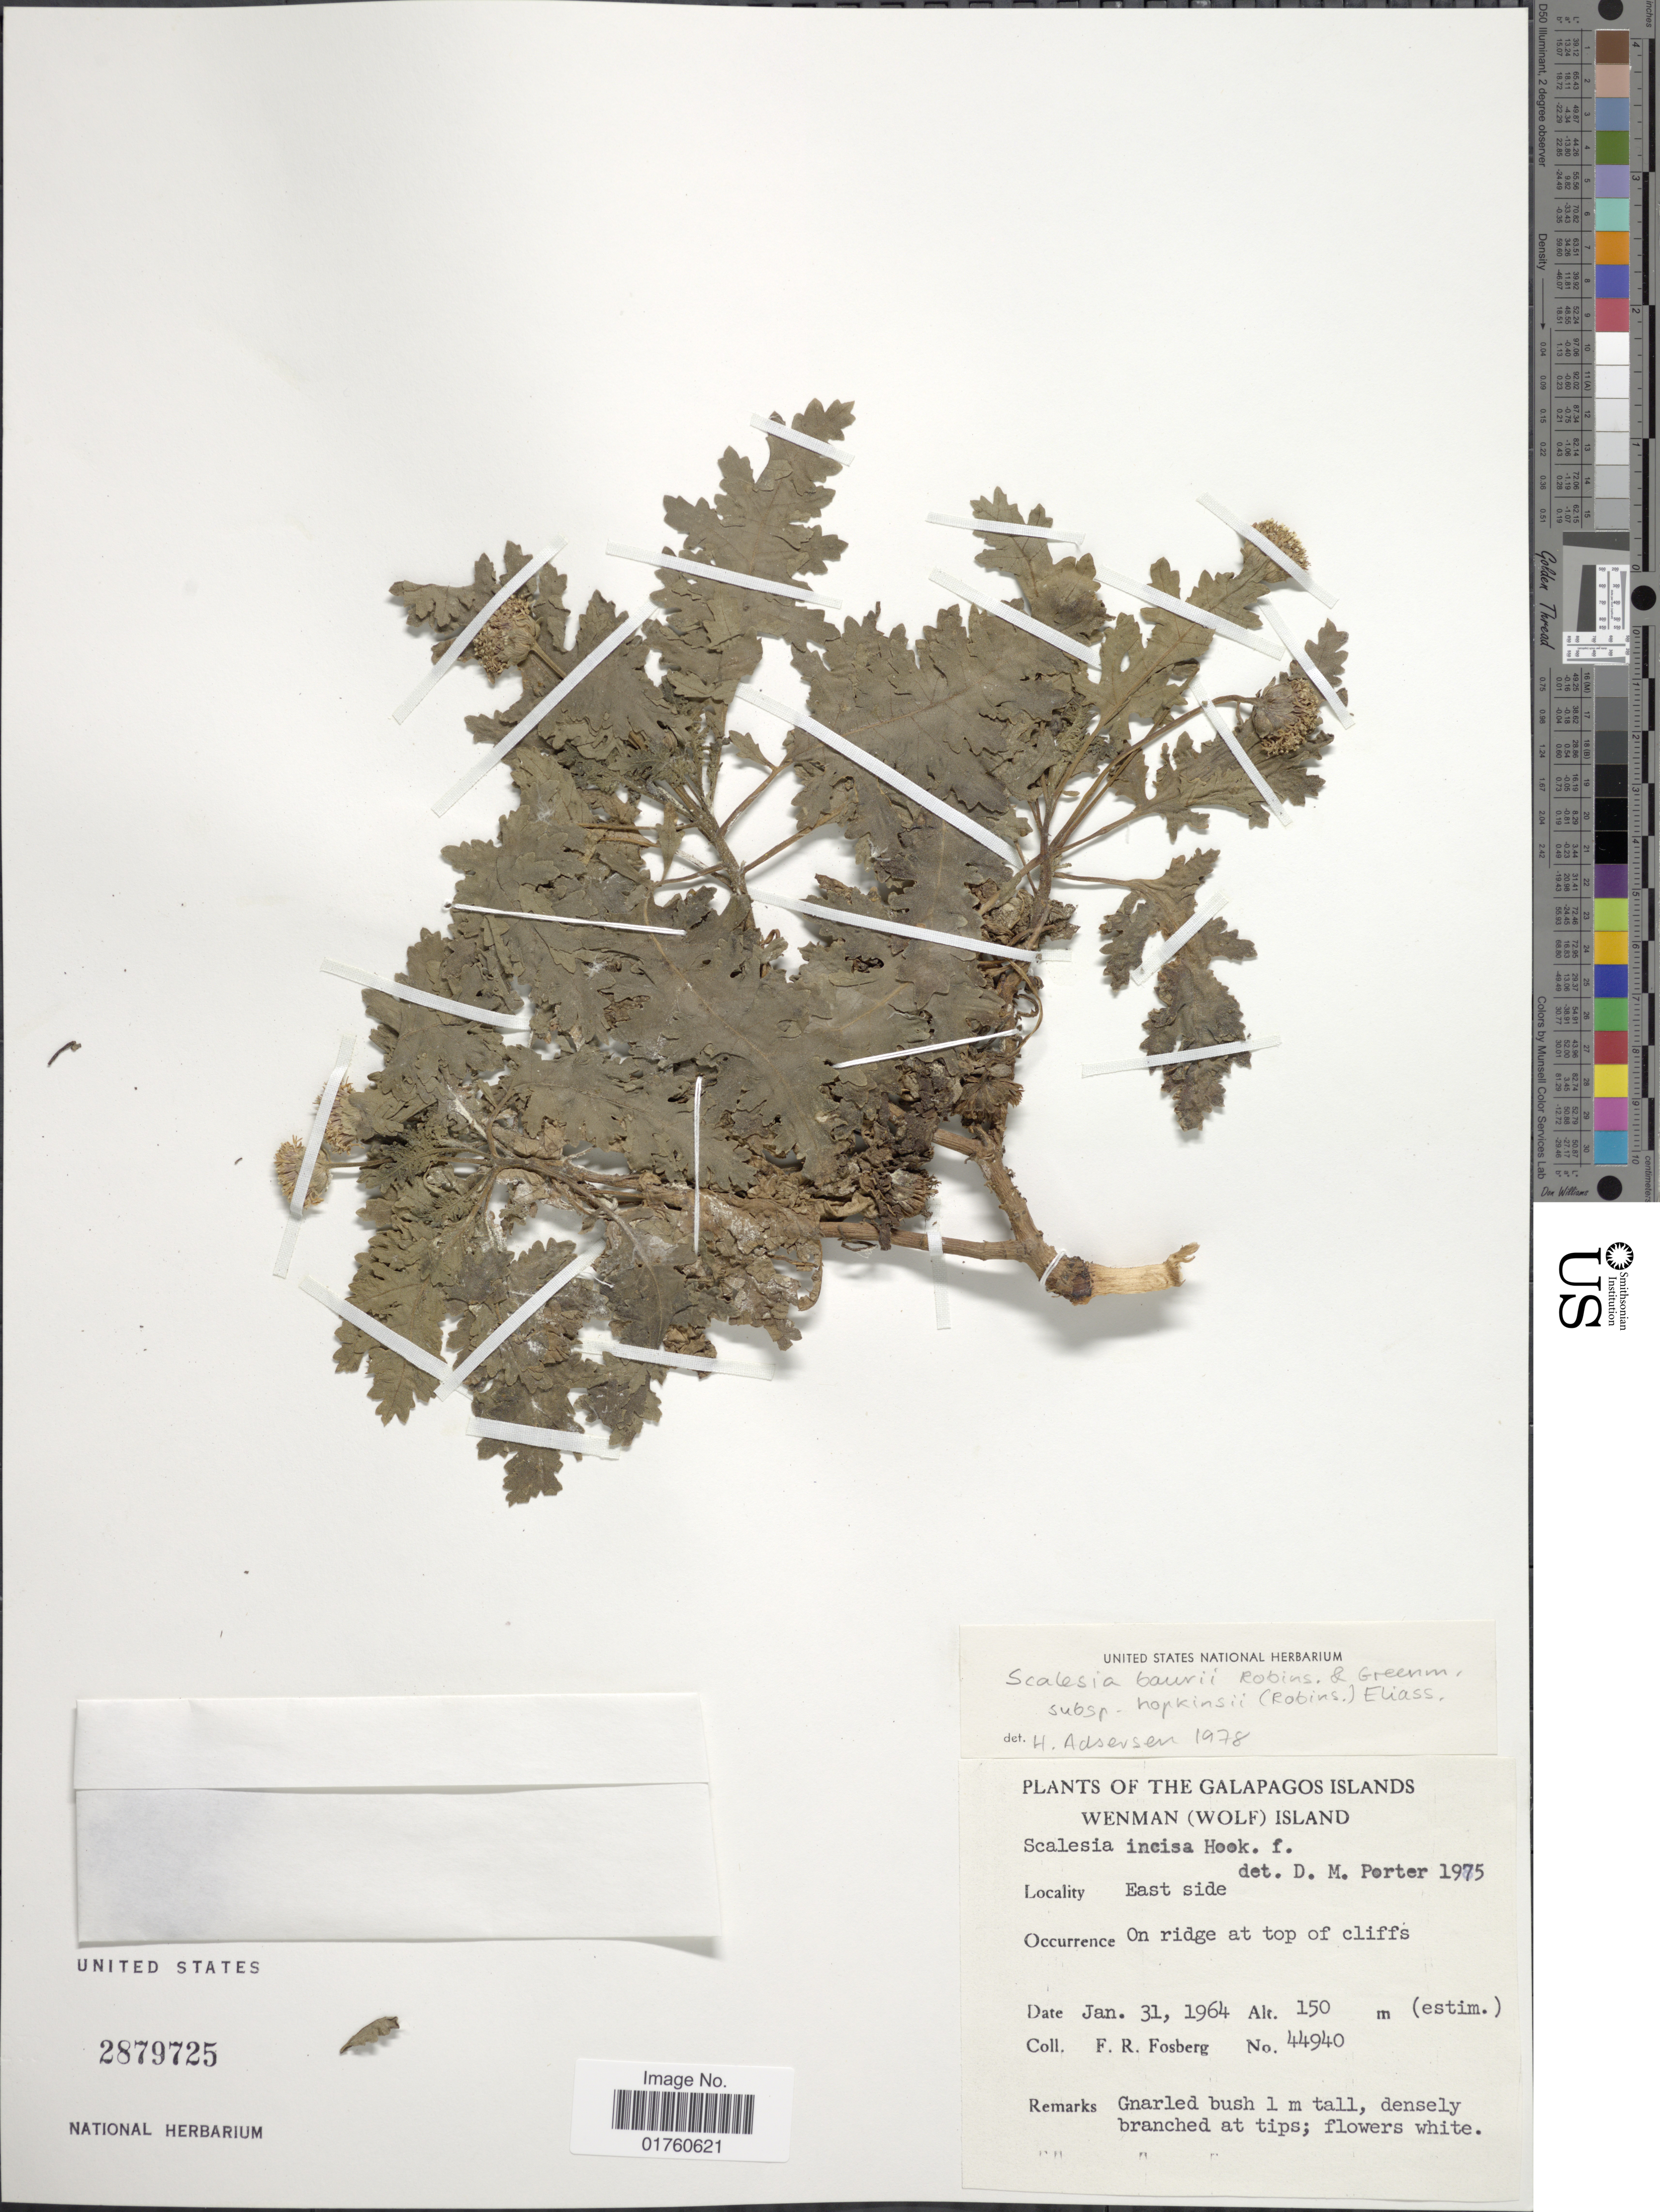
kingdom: Plantae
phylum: Tracheophyta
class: Magnoliopsida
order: Asterales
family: Asteraceae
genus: Scalesia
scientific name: Scalesia baurii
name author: B.L. Rob. & Greenm.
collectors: F. R. Fosberg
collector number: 44940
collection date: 1964-01-31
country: Ecuador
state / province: Colón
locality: The Galapagos Islands, Wenman (Wolf) Island, East side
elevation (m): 150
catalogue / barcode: US 2879725